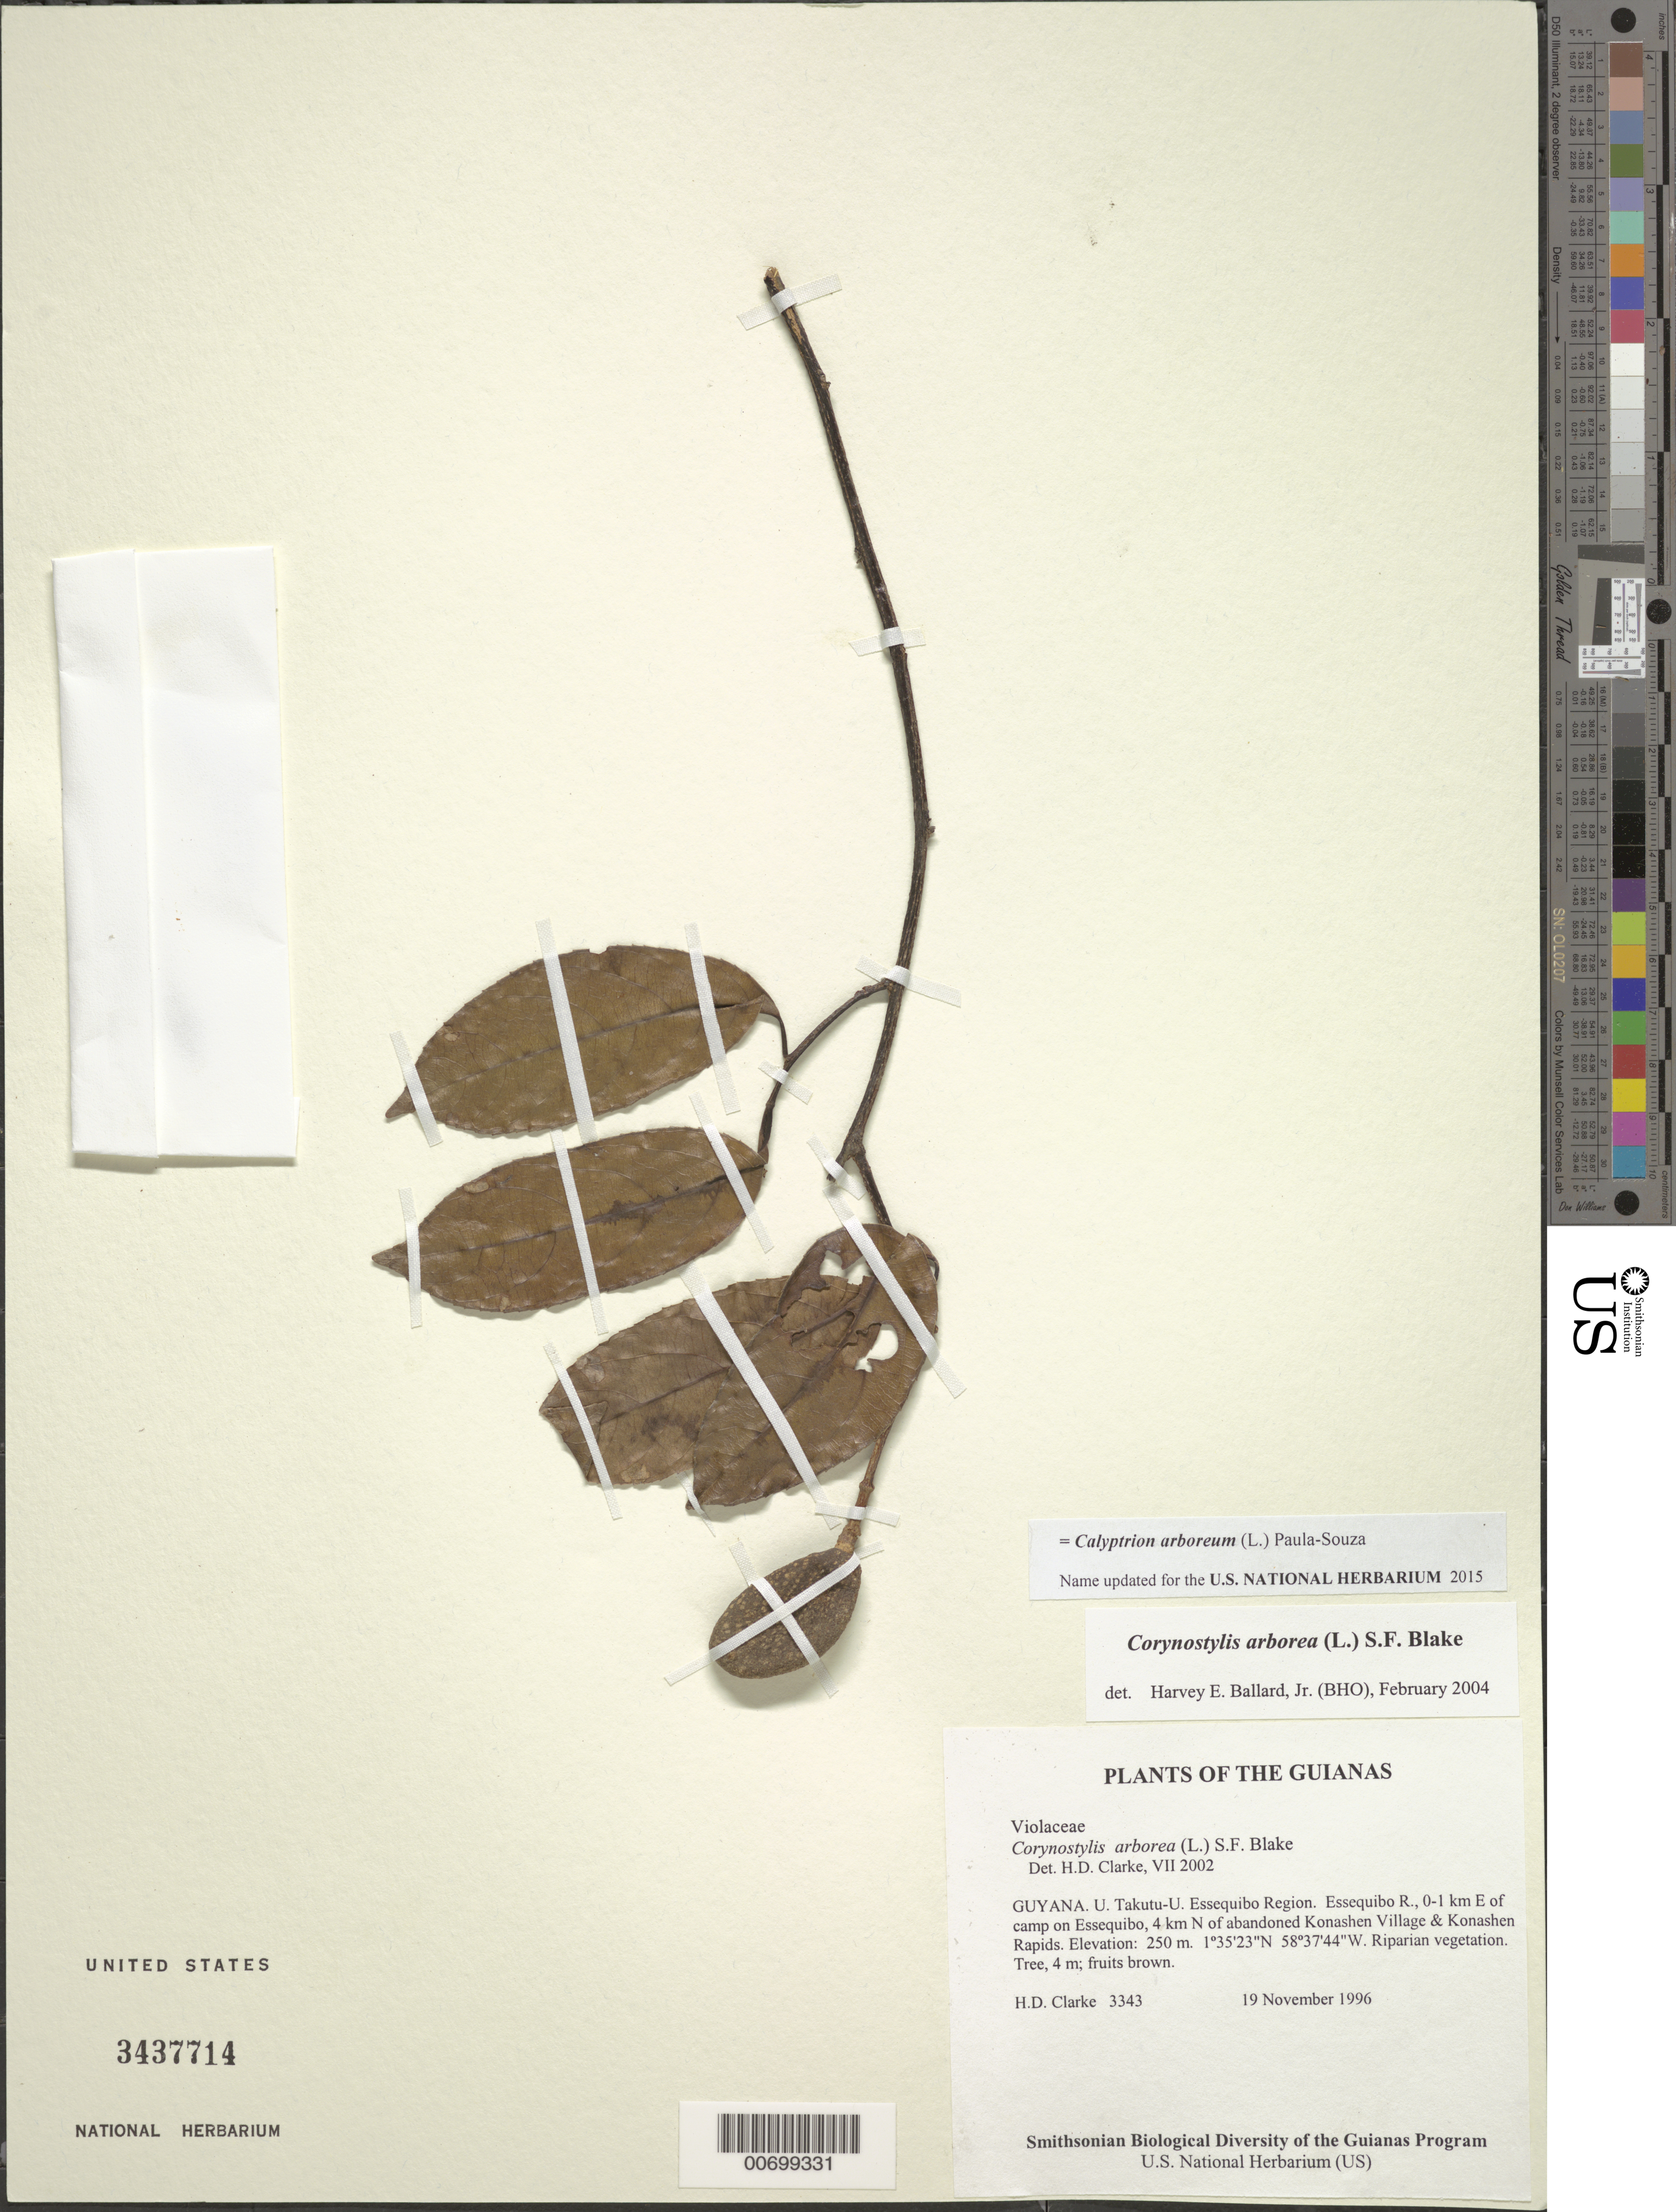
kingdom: Plantae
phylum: Tracheophyta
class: Magnoliopsida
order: Malpighiales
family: Violaceae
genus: Calyptrion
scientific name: Calyptrion arboreum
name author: (L.) Paula-Souza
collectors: H. D. Clarke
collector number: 3343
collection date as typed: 19 November 1996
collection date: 1996-11-19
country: Guyana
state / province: U. Takutu-U. Essequibo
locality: Essequibo R., 0-1 km E of camp on Essequibo, 4 km N of abandoned Konashen Village & Konashen Rapids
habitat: Riparian vegetation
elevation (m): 250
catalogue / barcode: US 3437714